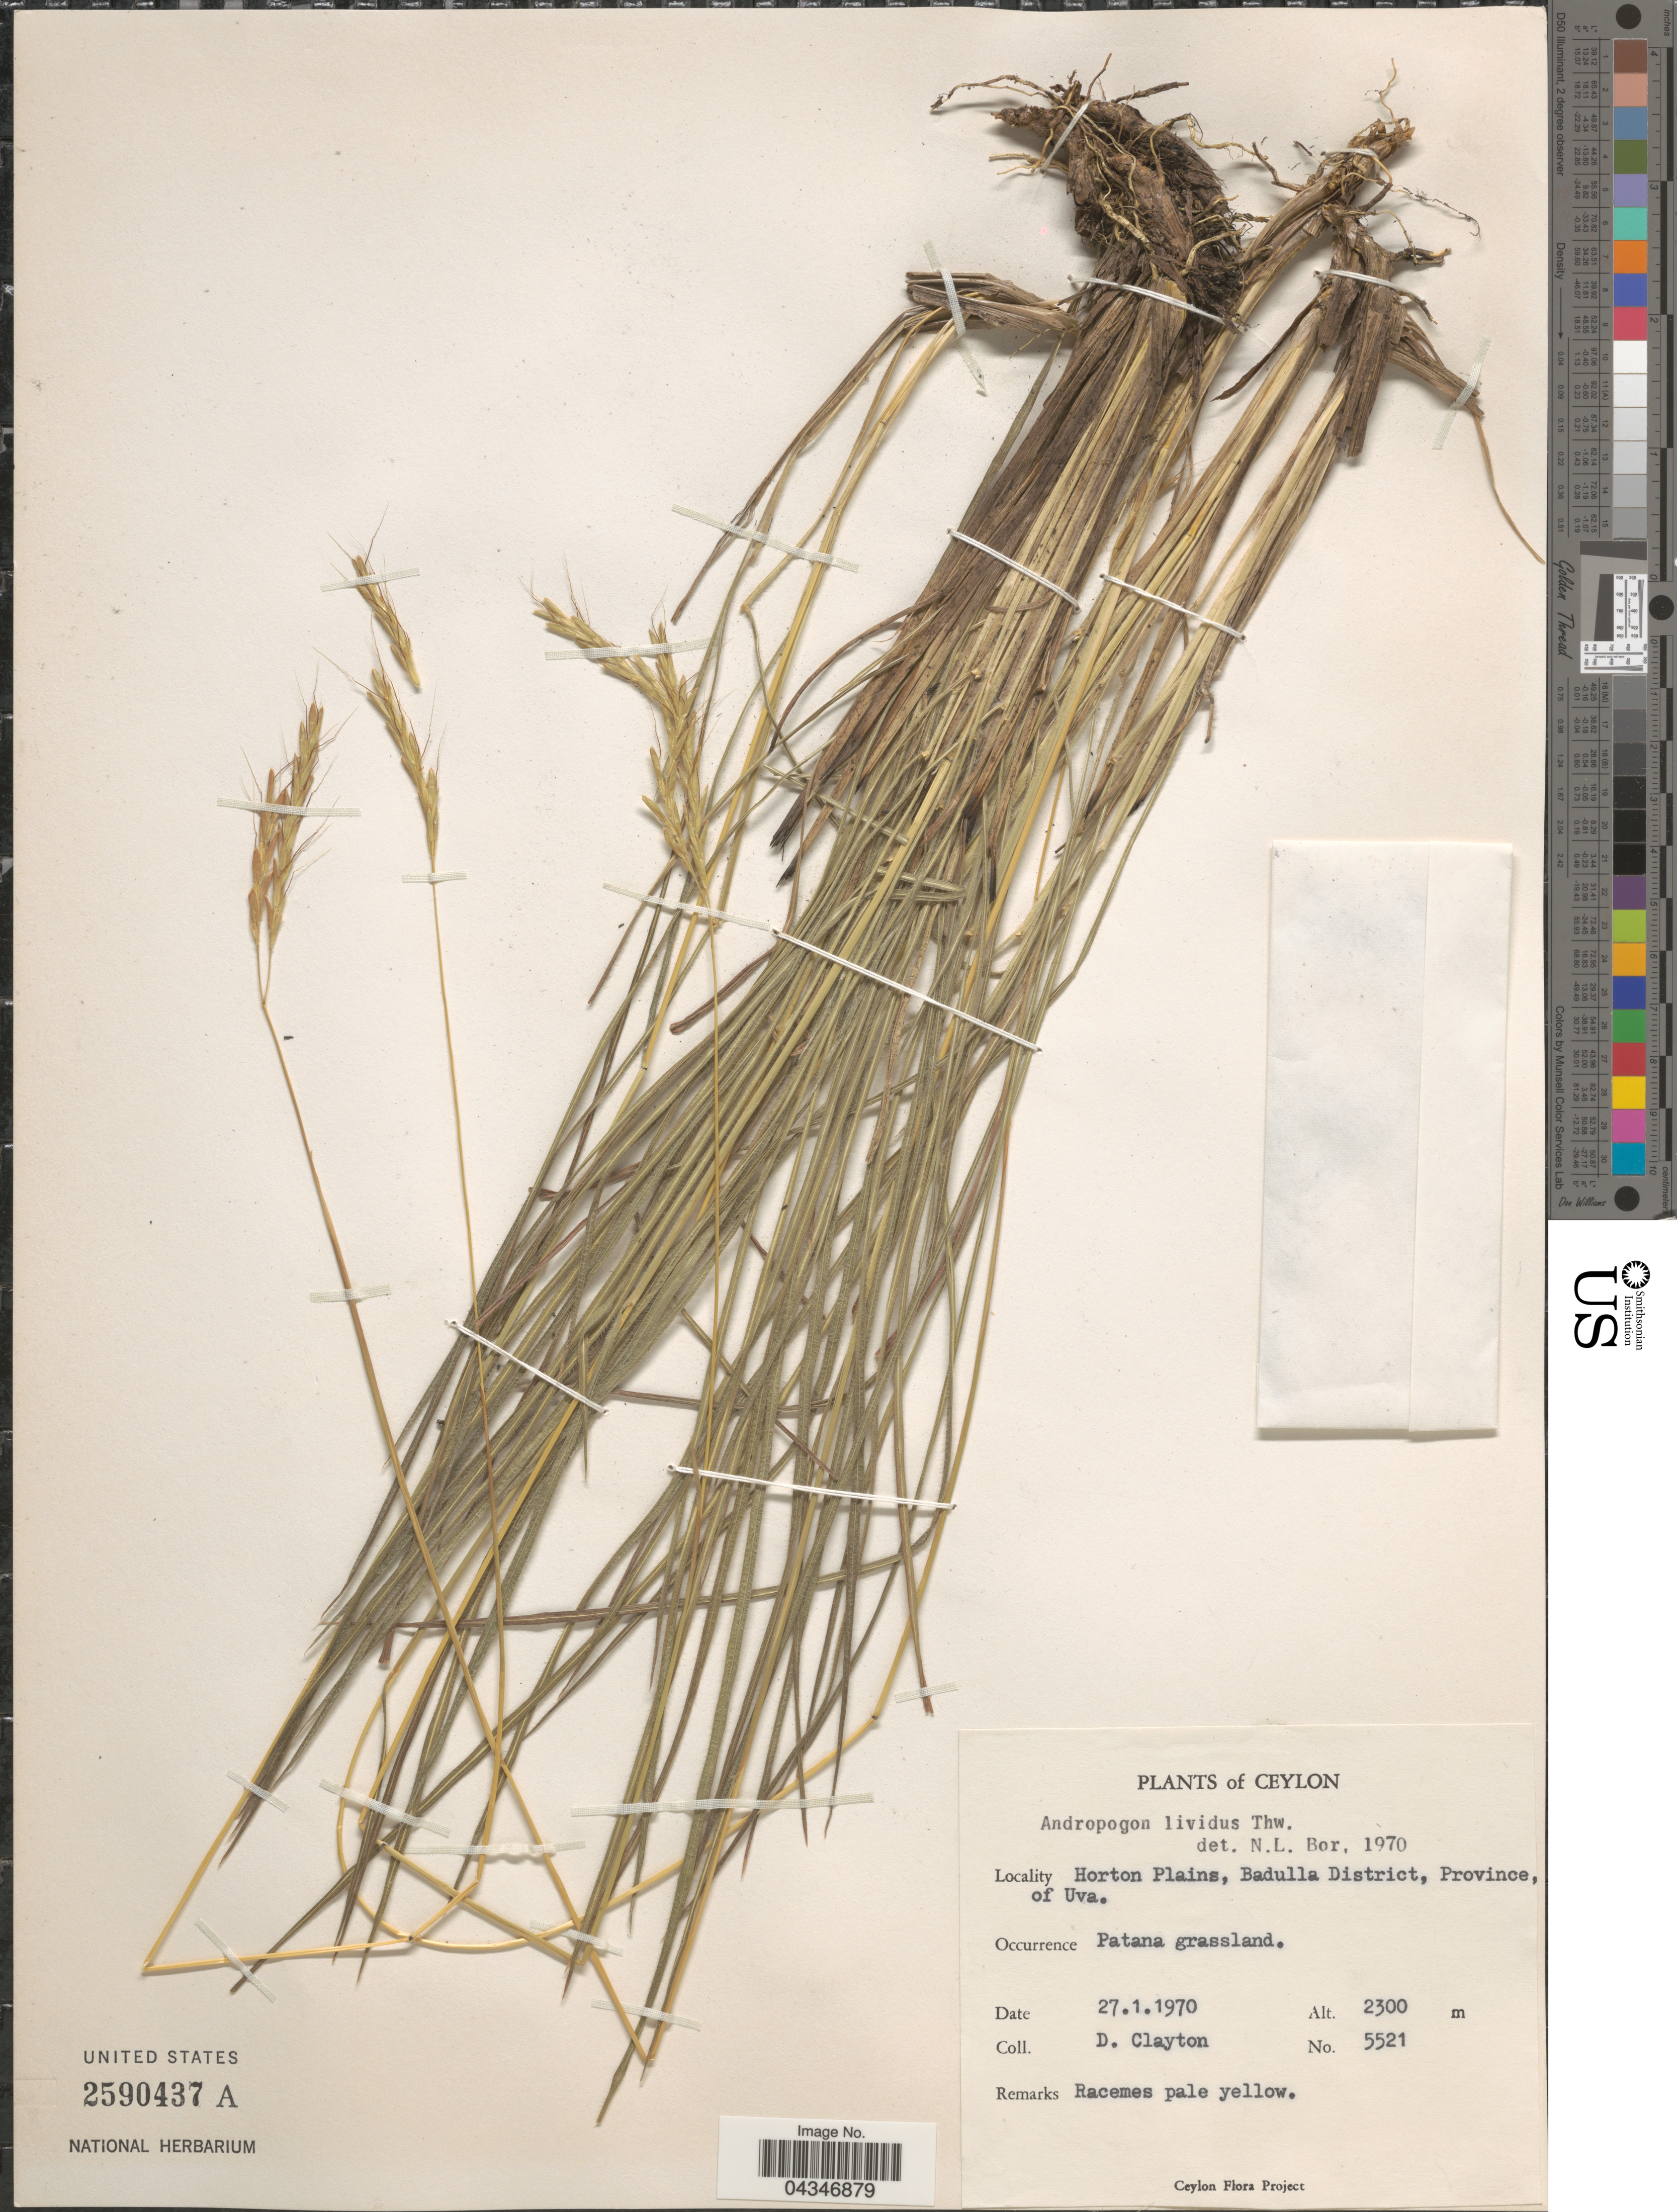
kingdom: Plantae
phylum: Tracheophyta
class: Liliopsida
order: Poales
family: Poaceae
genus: Andropogon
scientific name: Andropogon lividus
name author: Thwaites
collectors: D. Clayton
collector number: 5521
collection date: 1970-01-27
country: Sri Lanka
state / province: Uva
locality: Ceylon. Horton Plains, Badulla District. Patana grassland.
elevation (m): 2300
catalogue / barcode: US 2590437A